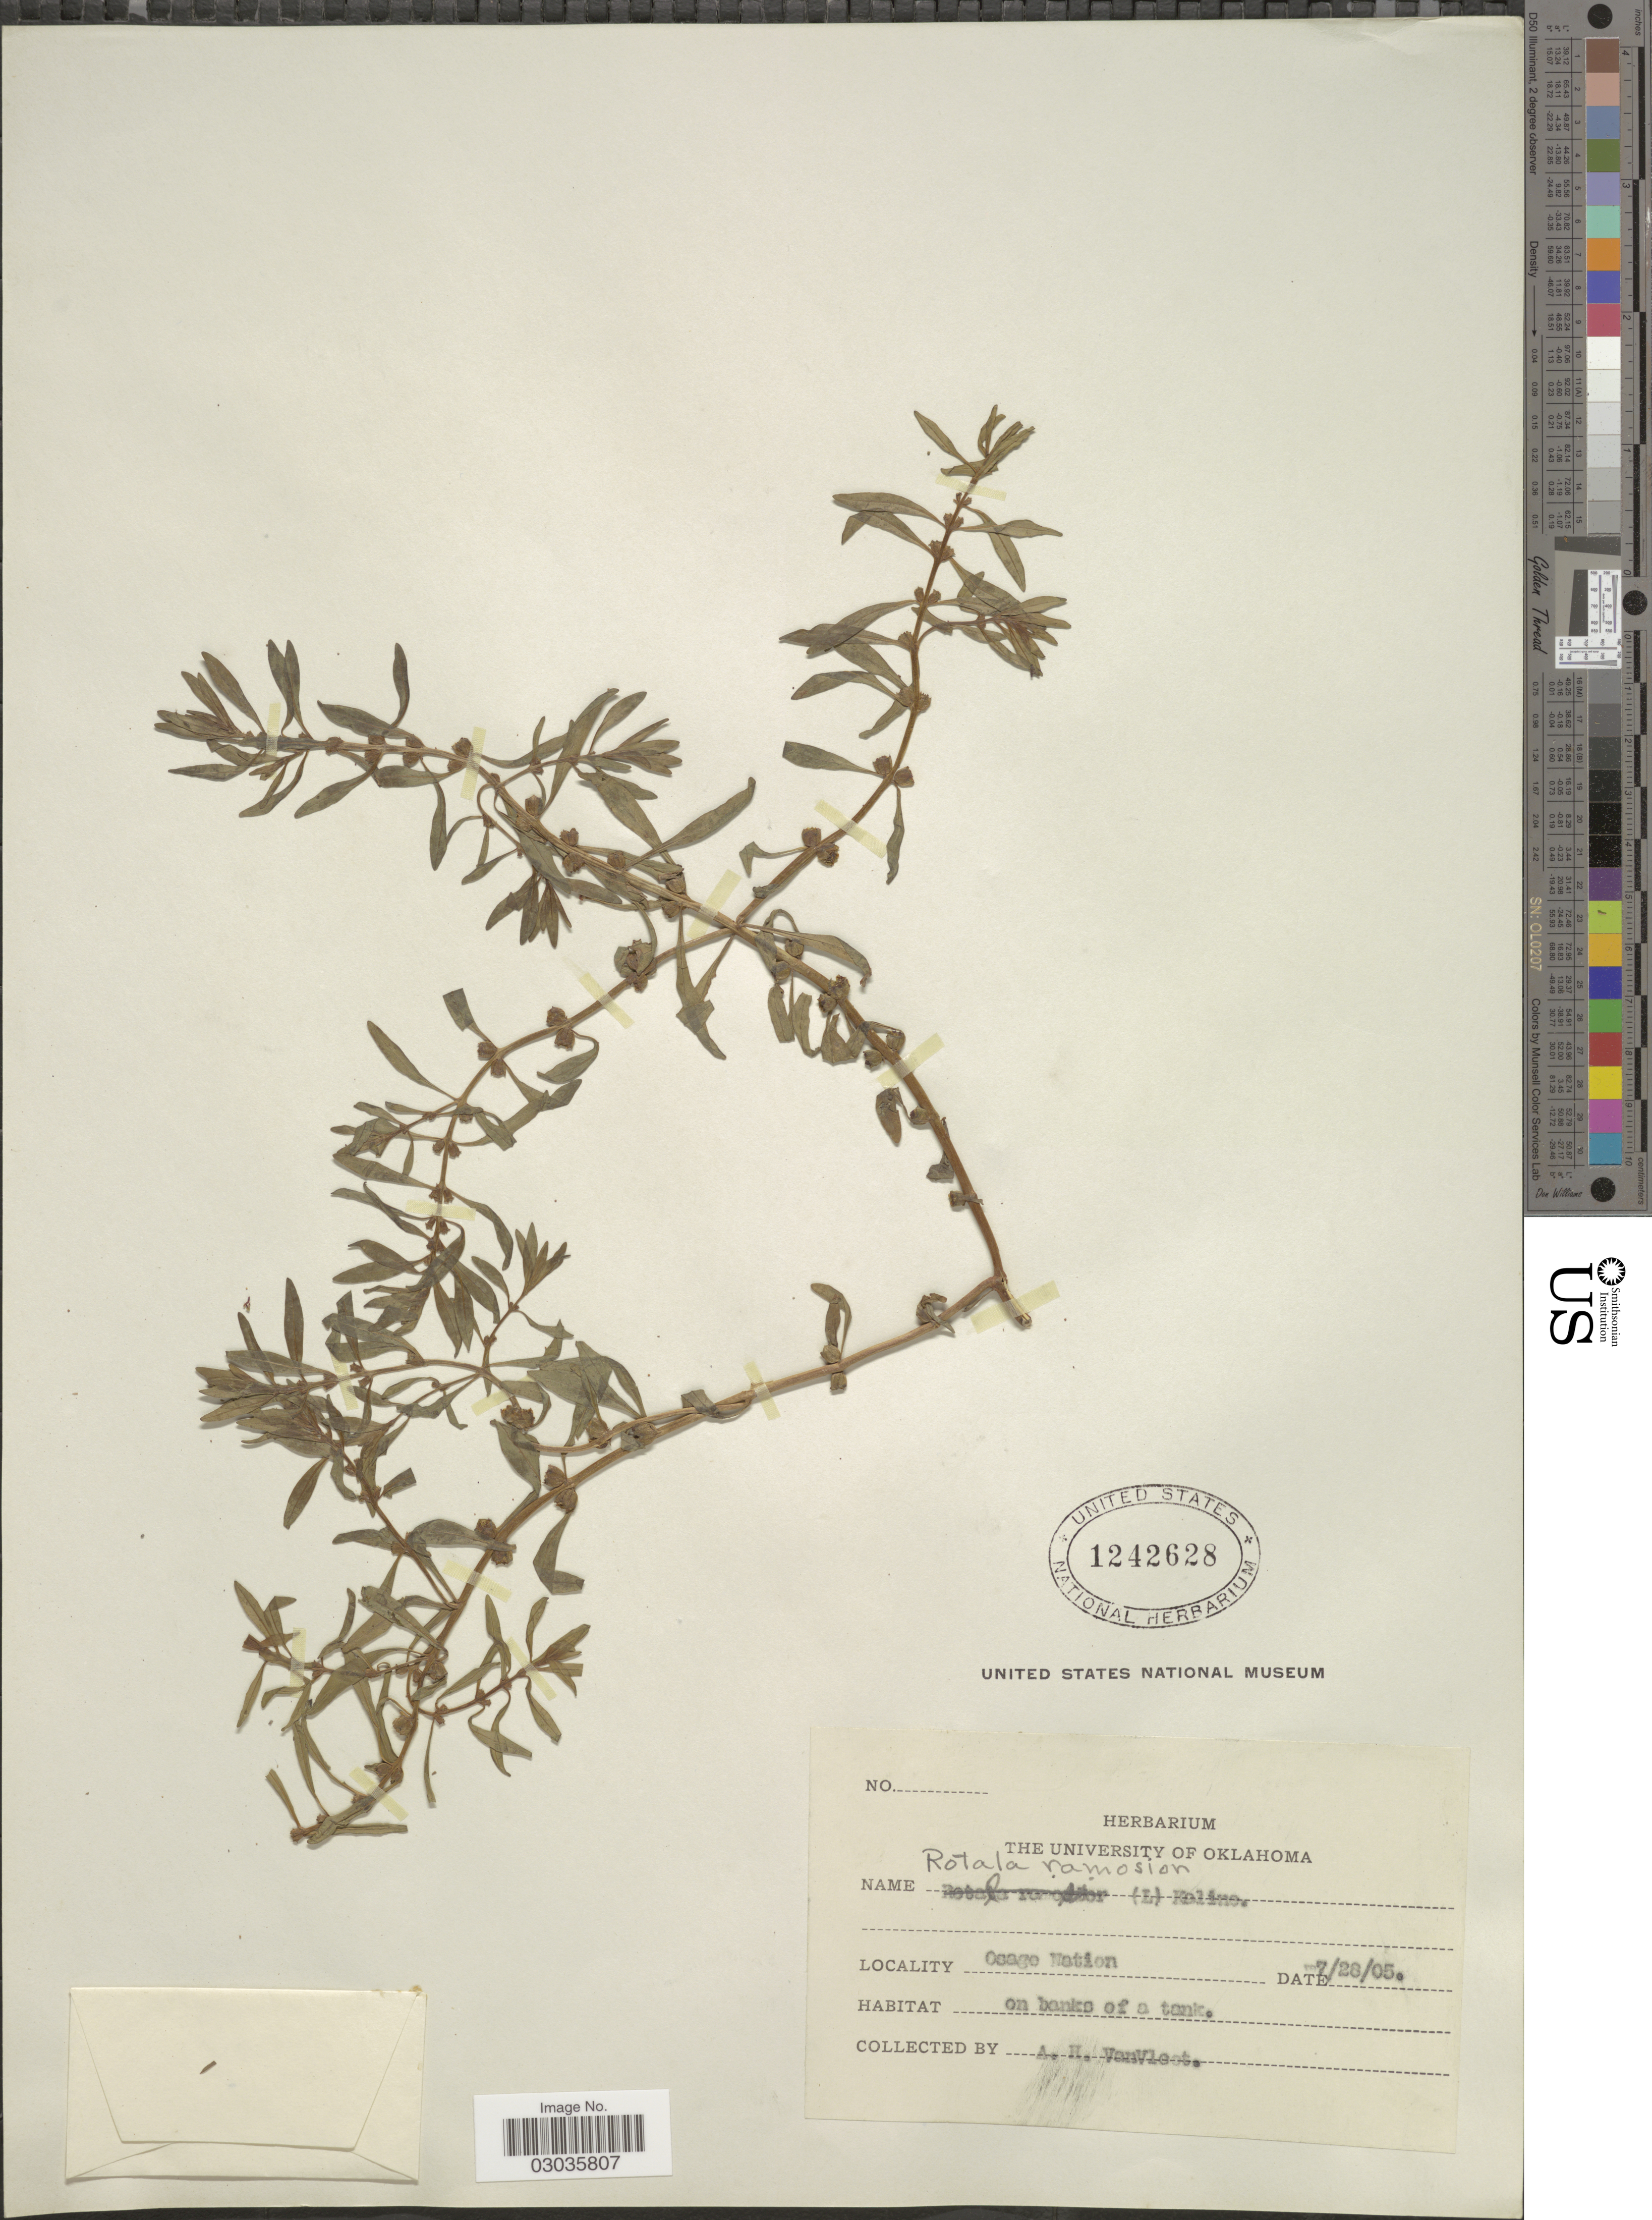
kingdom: Plantae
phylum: Tracheophyta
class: Magnoliopsida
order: Myrtales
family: Lythraceae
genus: Rotala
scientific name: Rotala ramosior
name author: (L.) Koehne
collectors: A. H. Van Vleet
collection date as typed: Transcribed d/m/y: 28/7/5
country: United States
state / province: Oklahoma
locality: Osage Nation. On banks of a tank.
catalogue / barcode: US 1242628